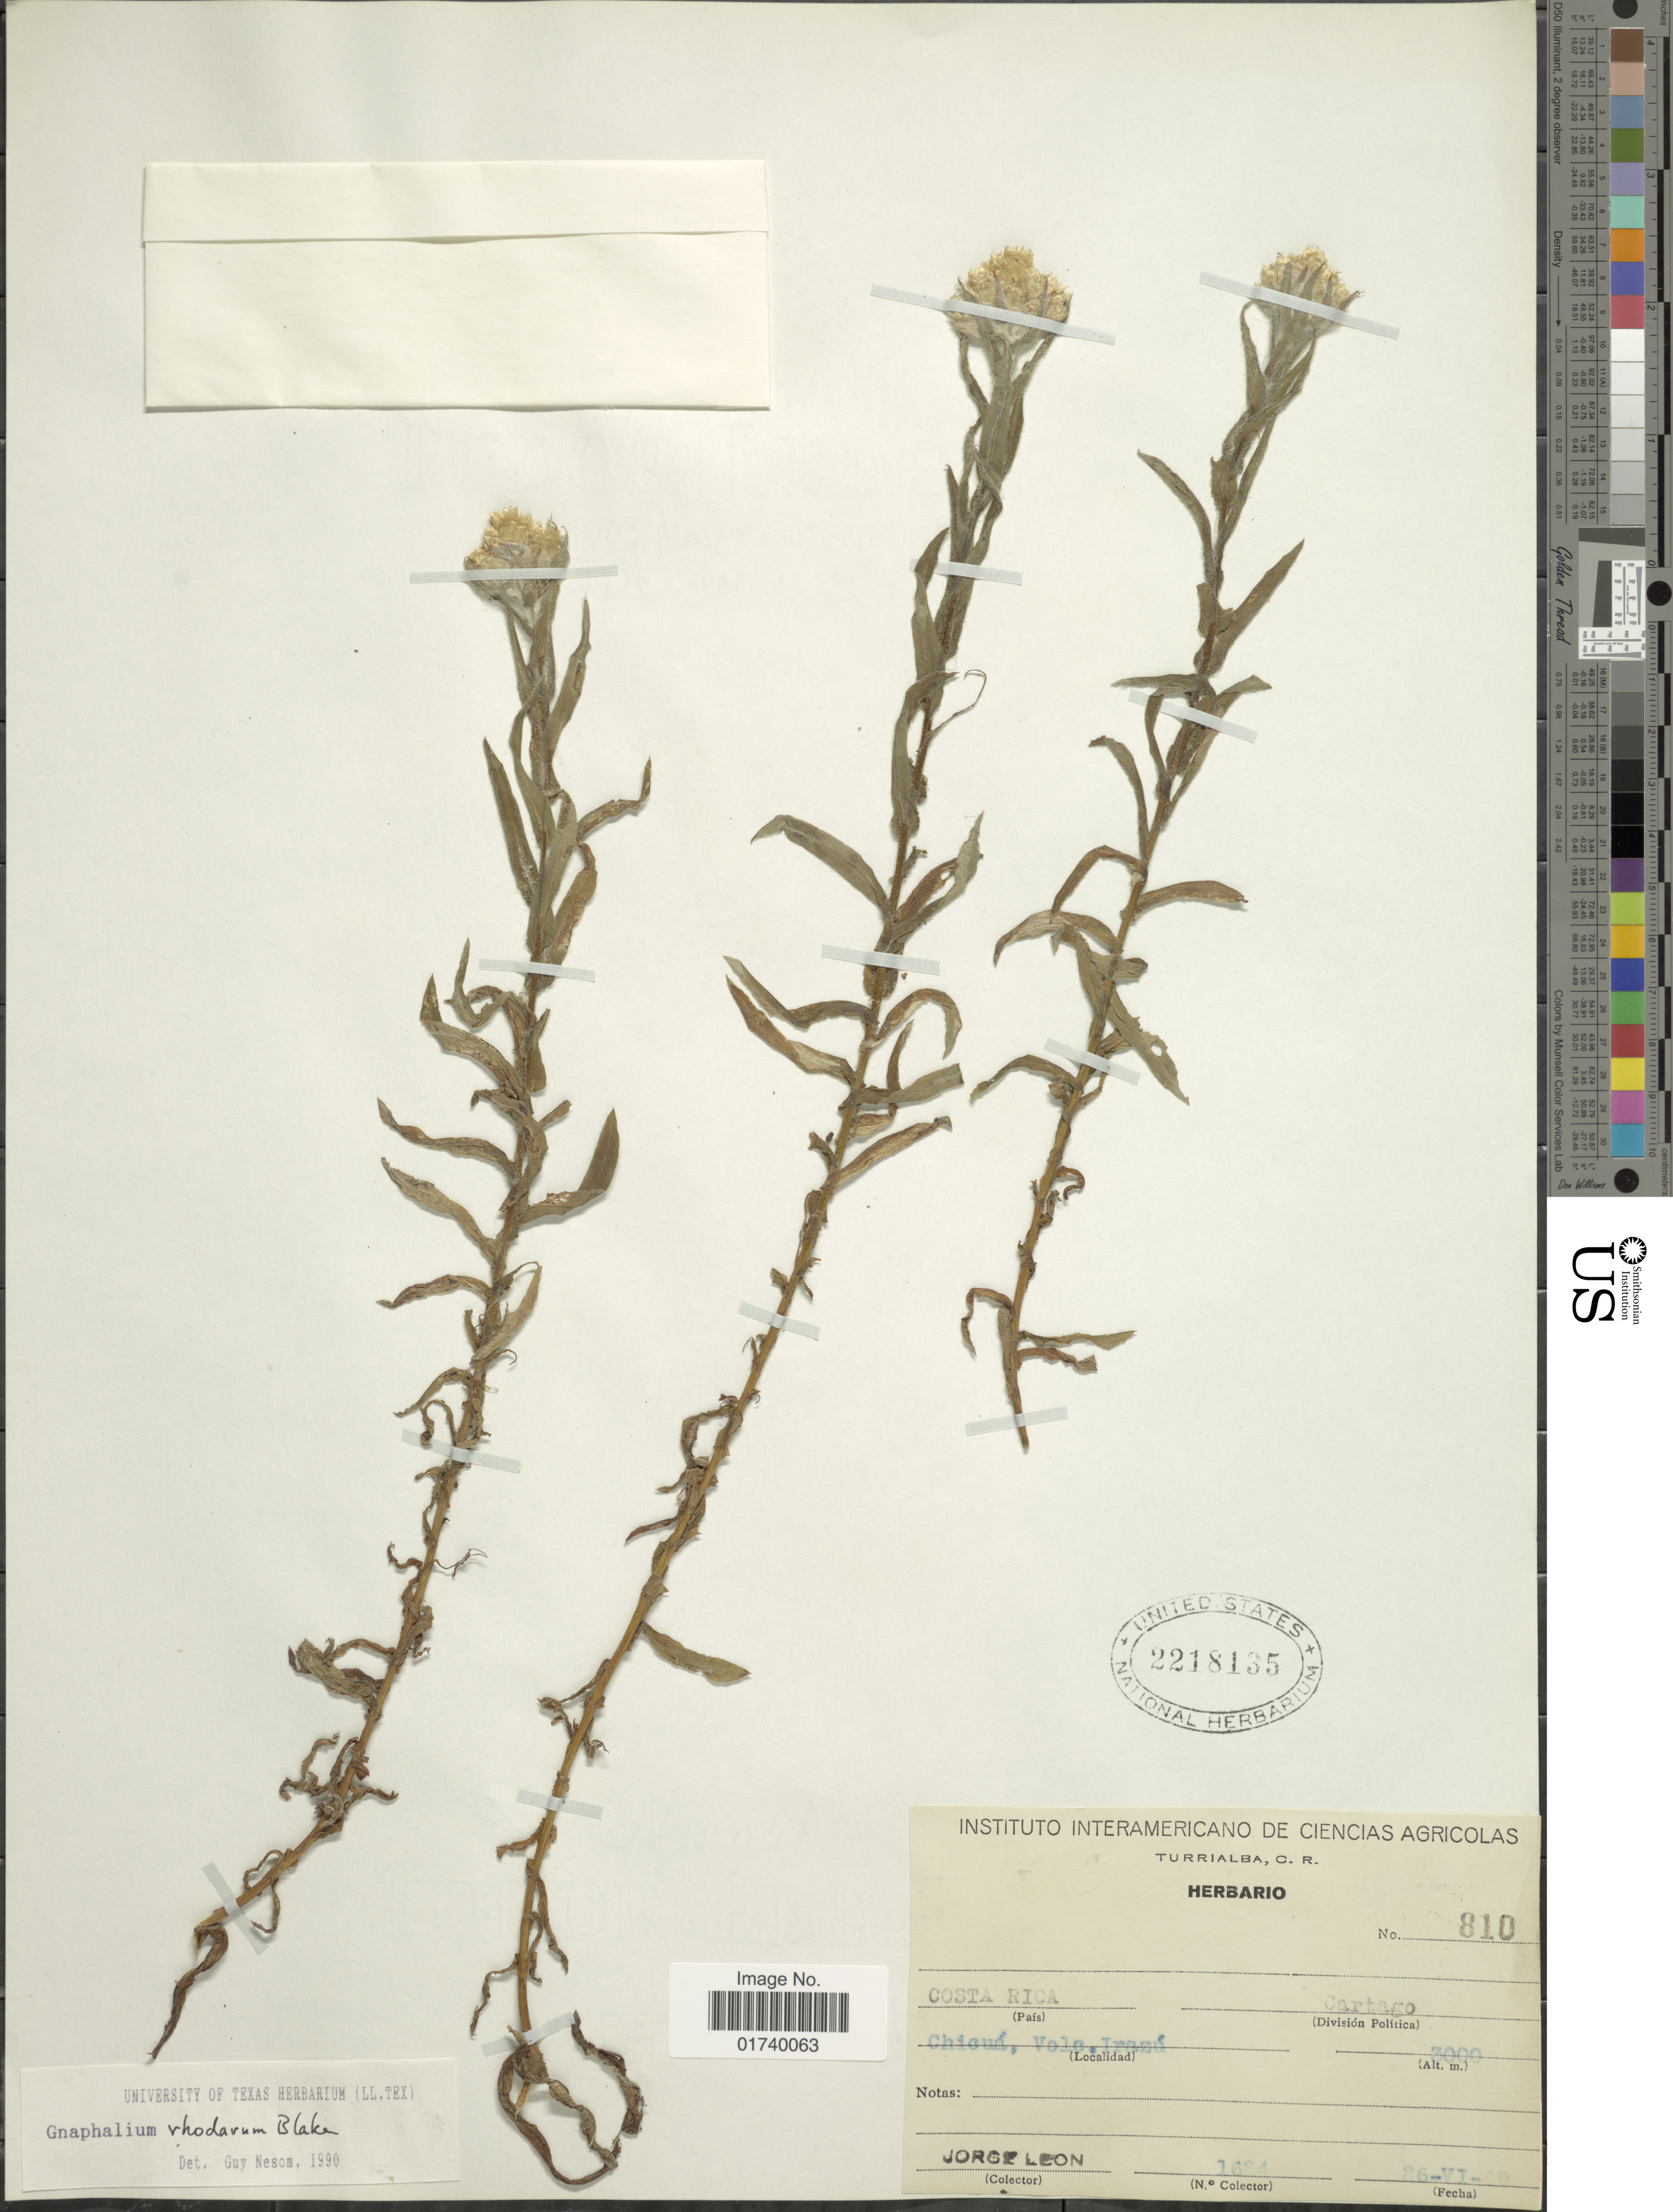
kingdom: Plantae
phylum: Tracheophyta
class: Magnoliopsida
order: Asterales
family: Asteraceae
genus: Pseudognaphalium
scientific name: Pseudognaphalium irazu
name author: G.L. Nesom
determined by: Nesom, Guy L.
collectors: J. León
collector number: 1634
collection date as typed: Transcribed d/m/y: 26/6/49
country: Costa Rica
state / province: Cartago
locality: Chicua, Volc Irazu.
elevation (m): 3000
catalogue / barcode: US 2218135